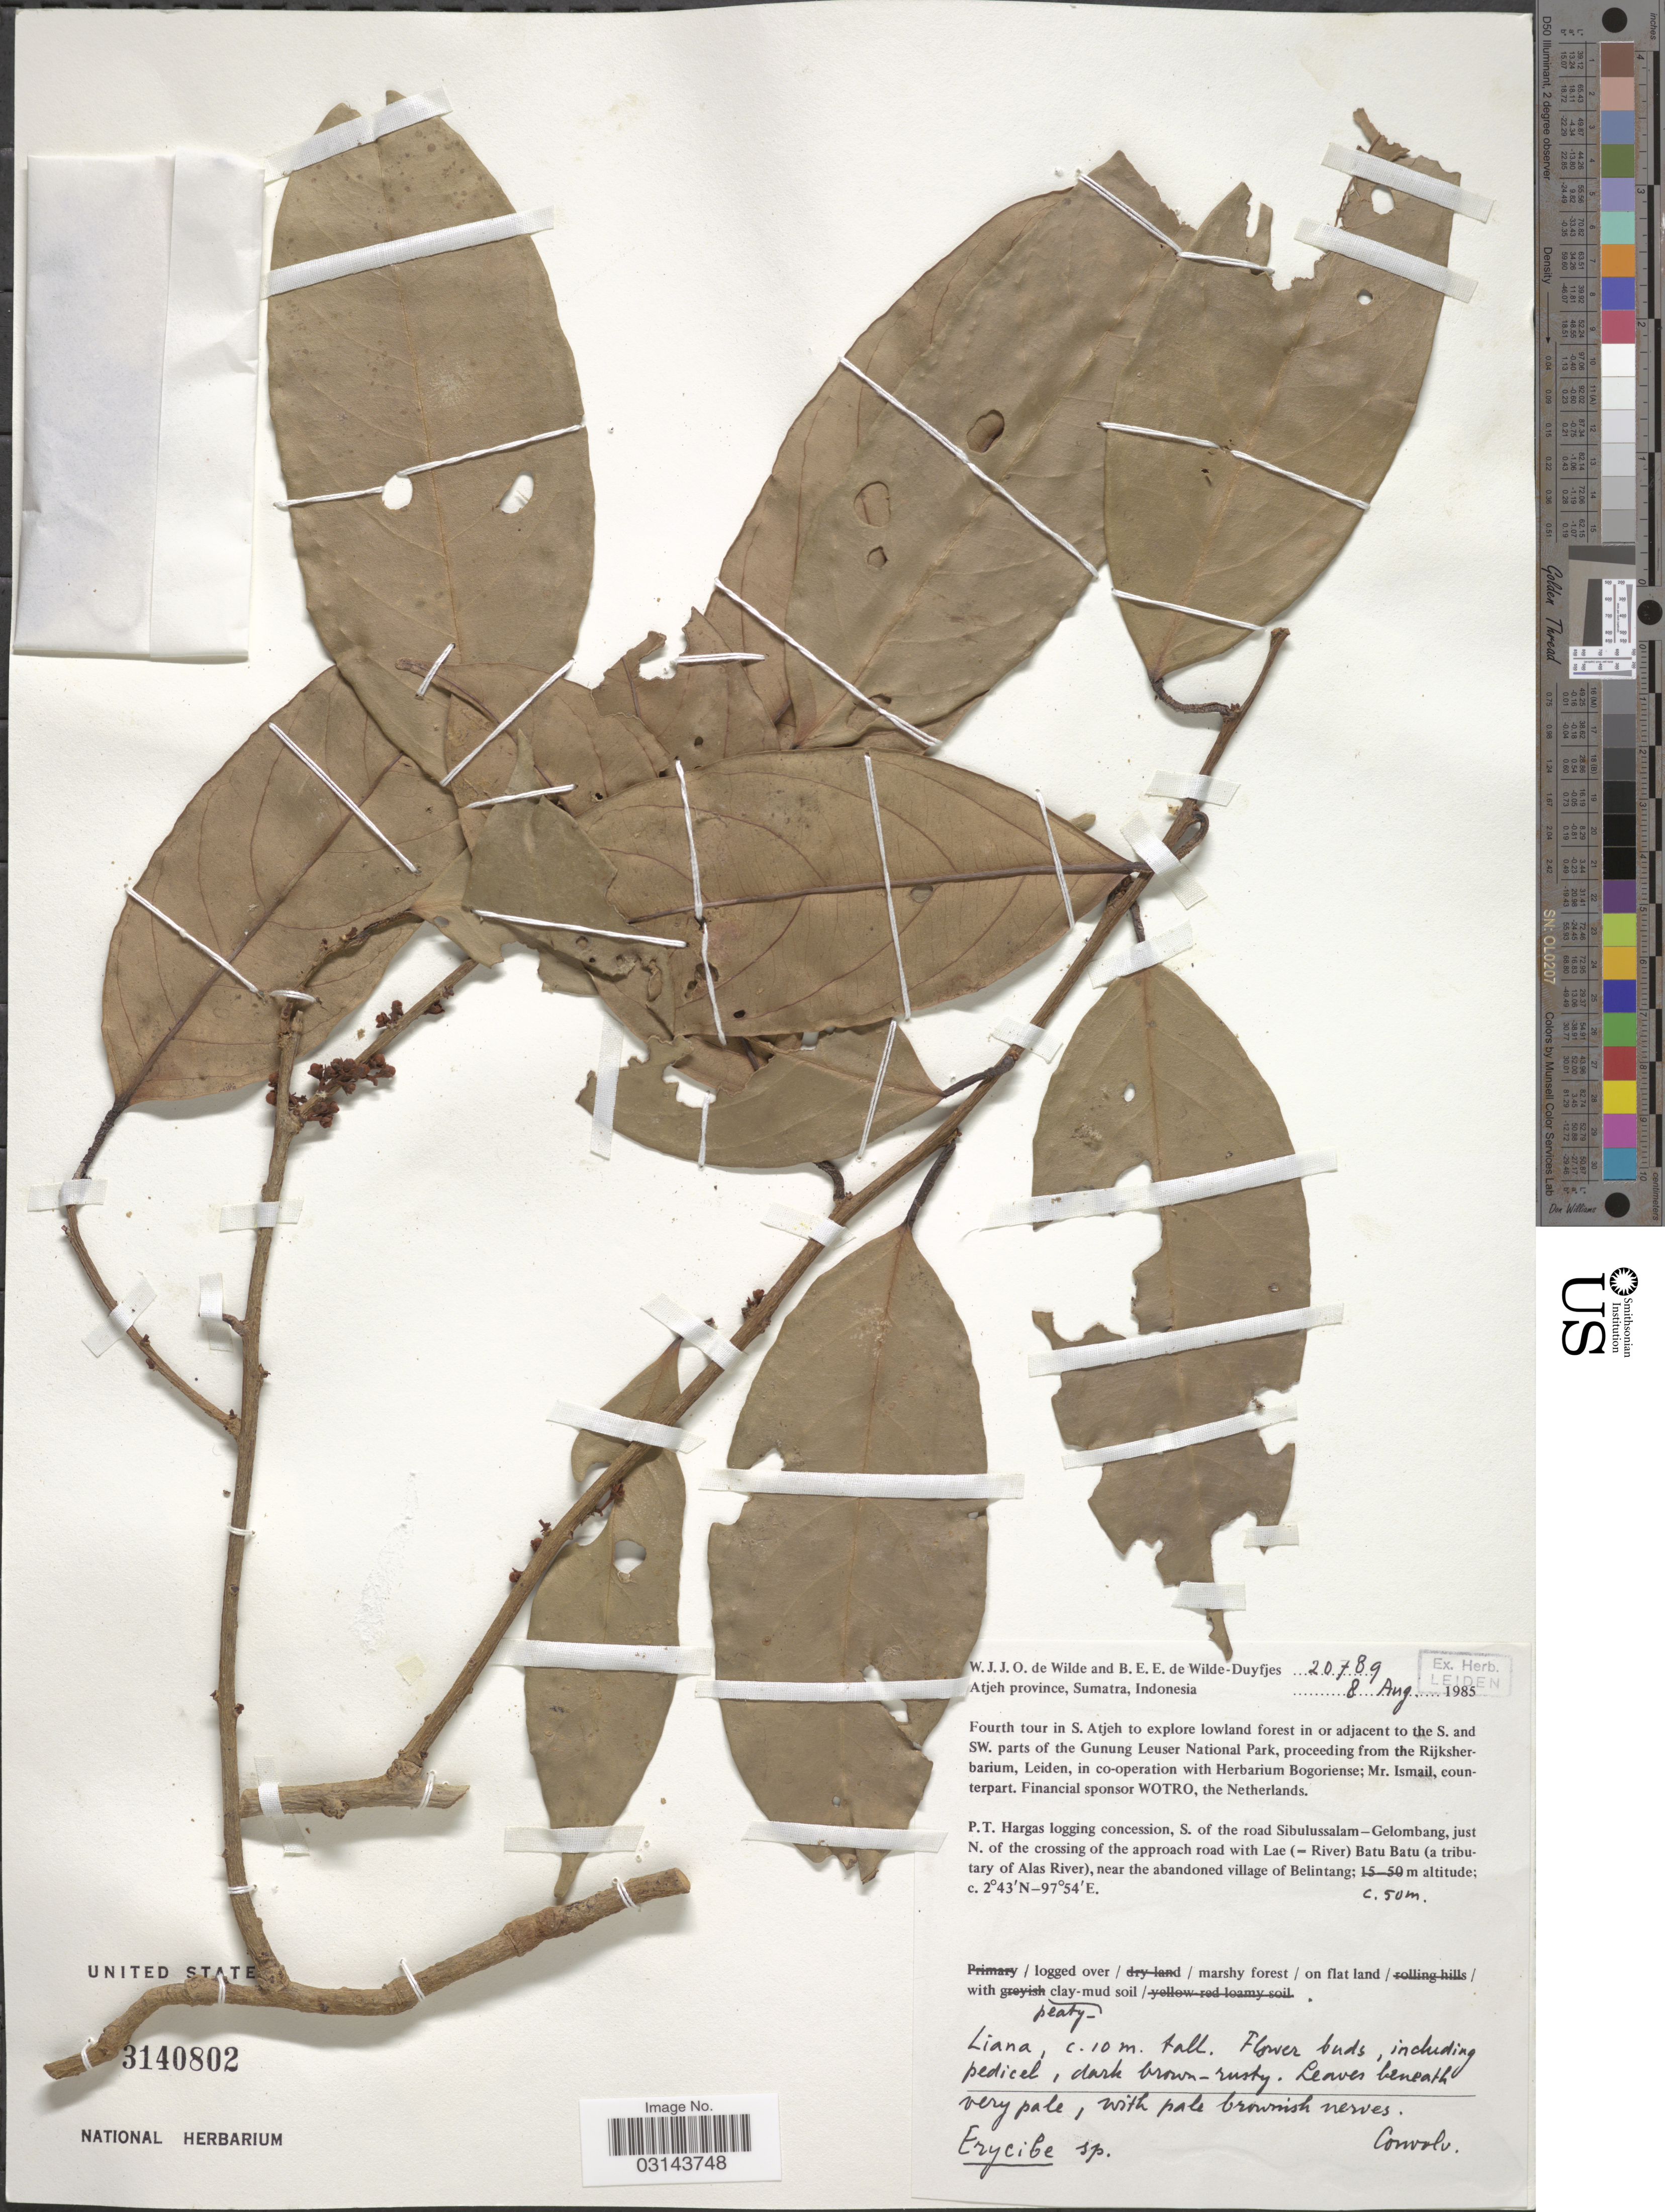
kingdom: Plantae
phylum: Tracheophyta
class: Magnoliopsida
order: Solanales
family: Convolvulaceae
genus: Erycibe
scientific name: Erycibe sp.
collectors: W. J. de Wilde & B. E. de Wilde-Duyfjes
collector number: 20789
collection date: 1985-08-08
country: Indonesia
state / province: Sumatra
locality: Atjeh province. P. T. Hargas logging concession, S. of the road Sibulussalam-Gelombang, just N. of the crossing of the approach road with Lae (= River) Batu Batu (a tributary of Alas River), near the abandoned village of Belintang.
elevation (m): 50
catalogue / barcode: US 3140802